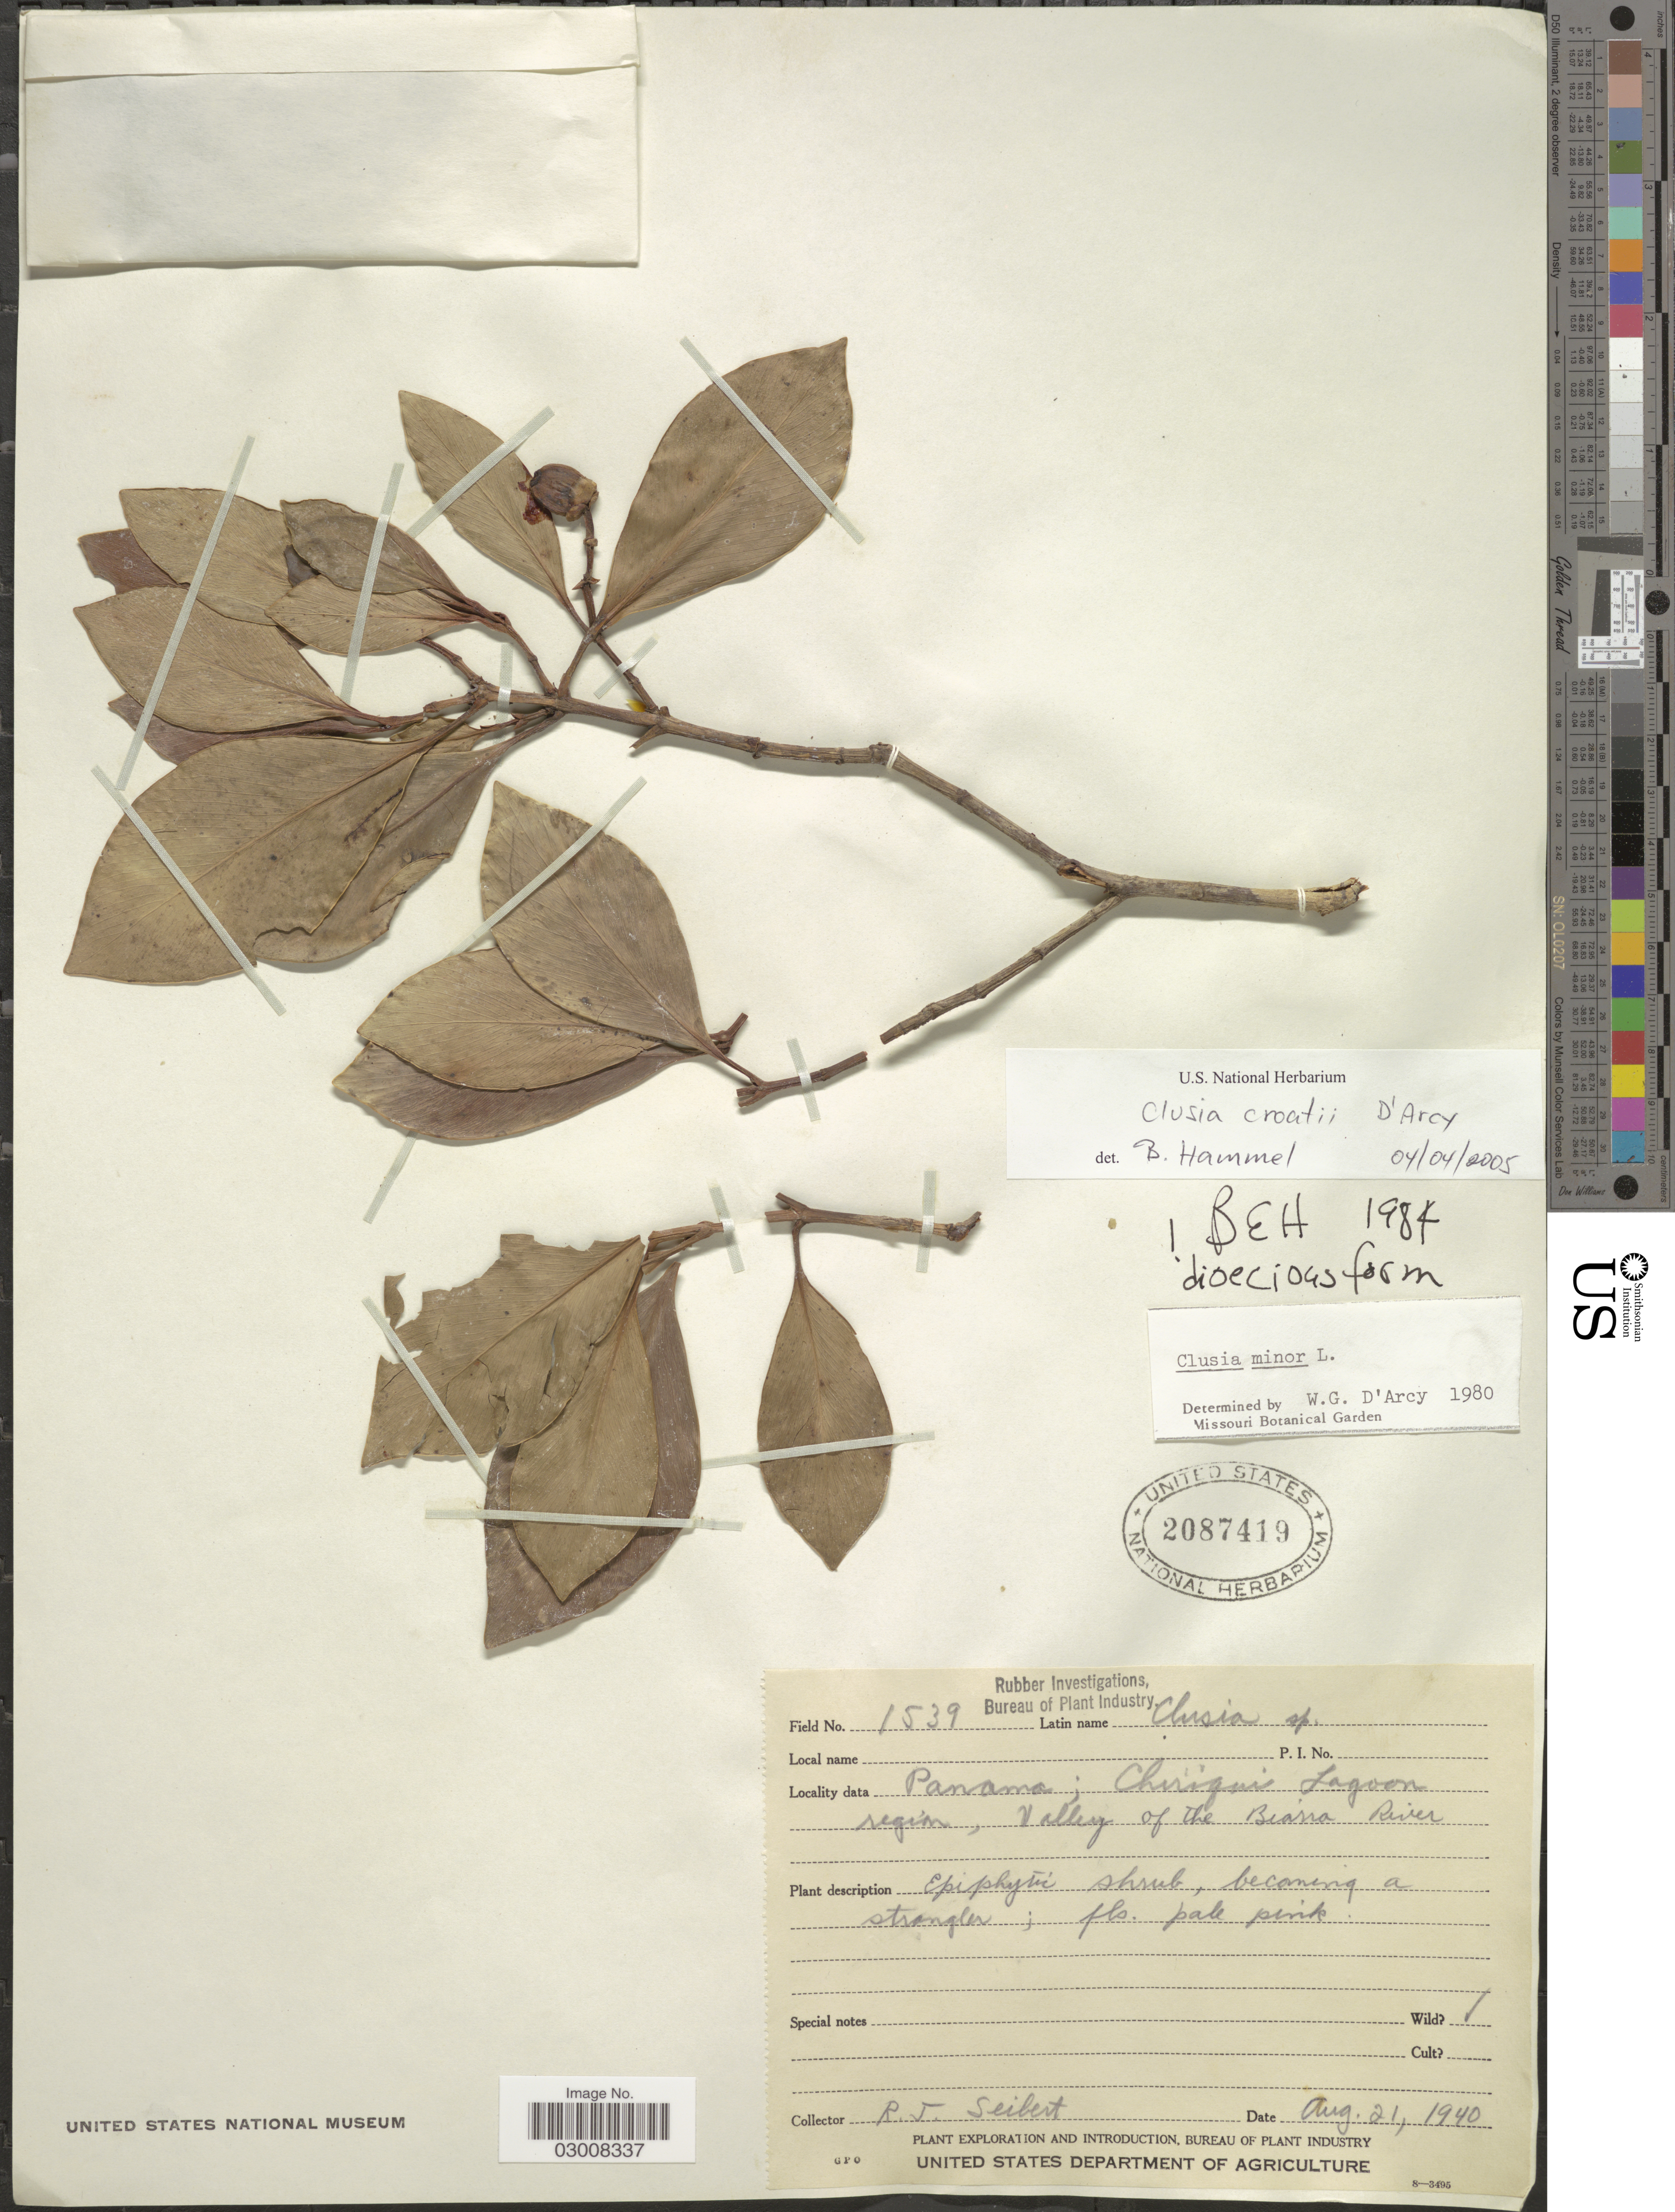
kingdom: Plantae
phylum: Tracheophyta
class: Magnoliopsida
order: Malpighiales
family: Clusiaceae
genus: Clusia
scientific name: Clusia croatii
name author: D'Arcy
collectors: R. J. Seibert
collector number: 1539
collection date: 1940-08-21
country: Panama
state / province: Chiriqui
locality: Chiriqui Lagoon region, Valley of the Biarra River.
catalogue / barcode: US 2087419